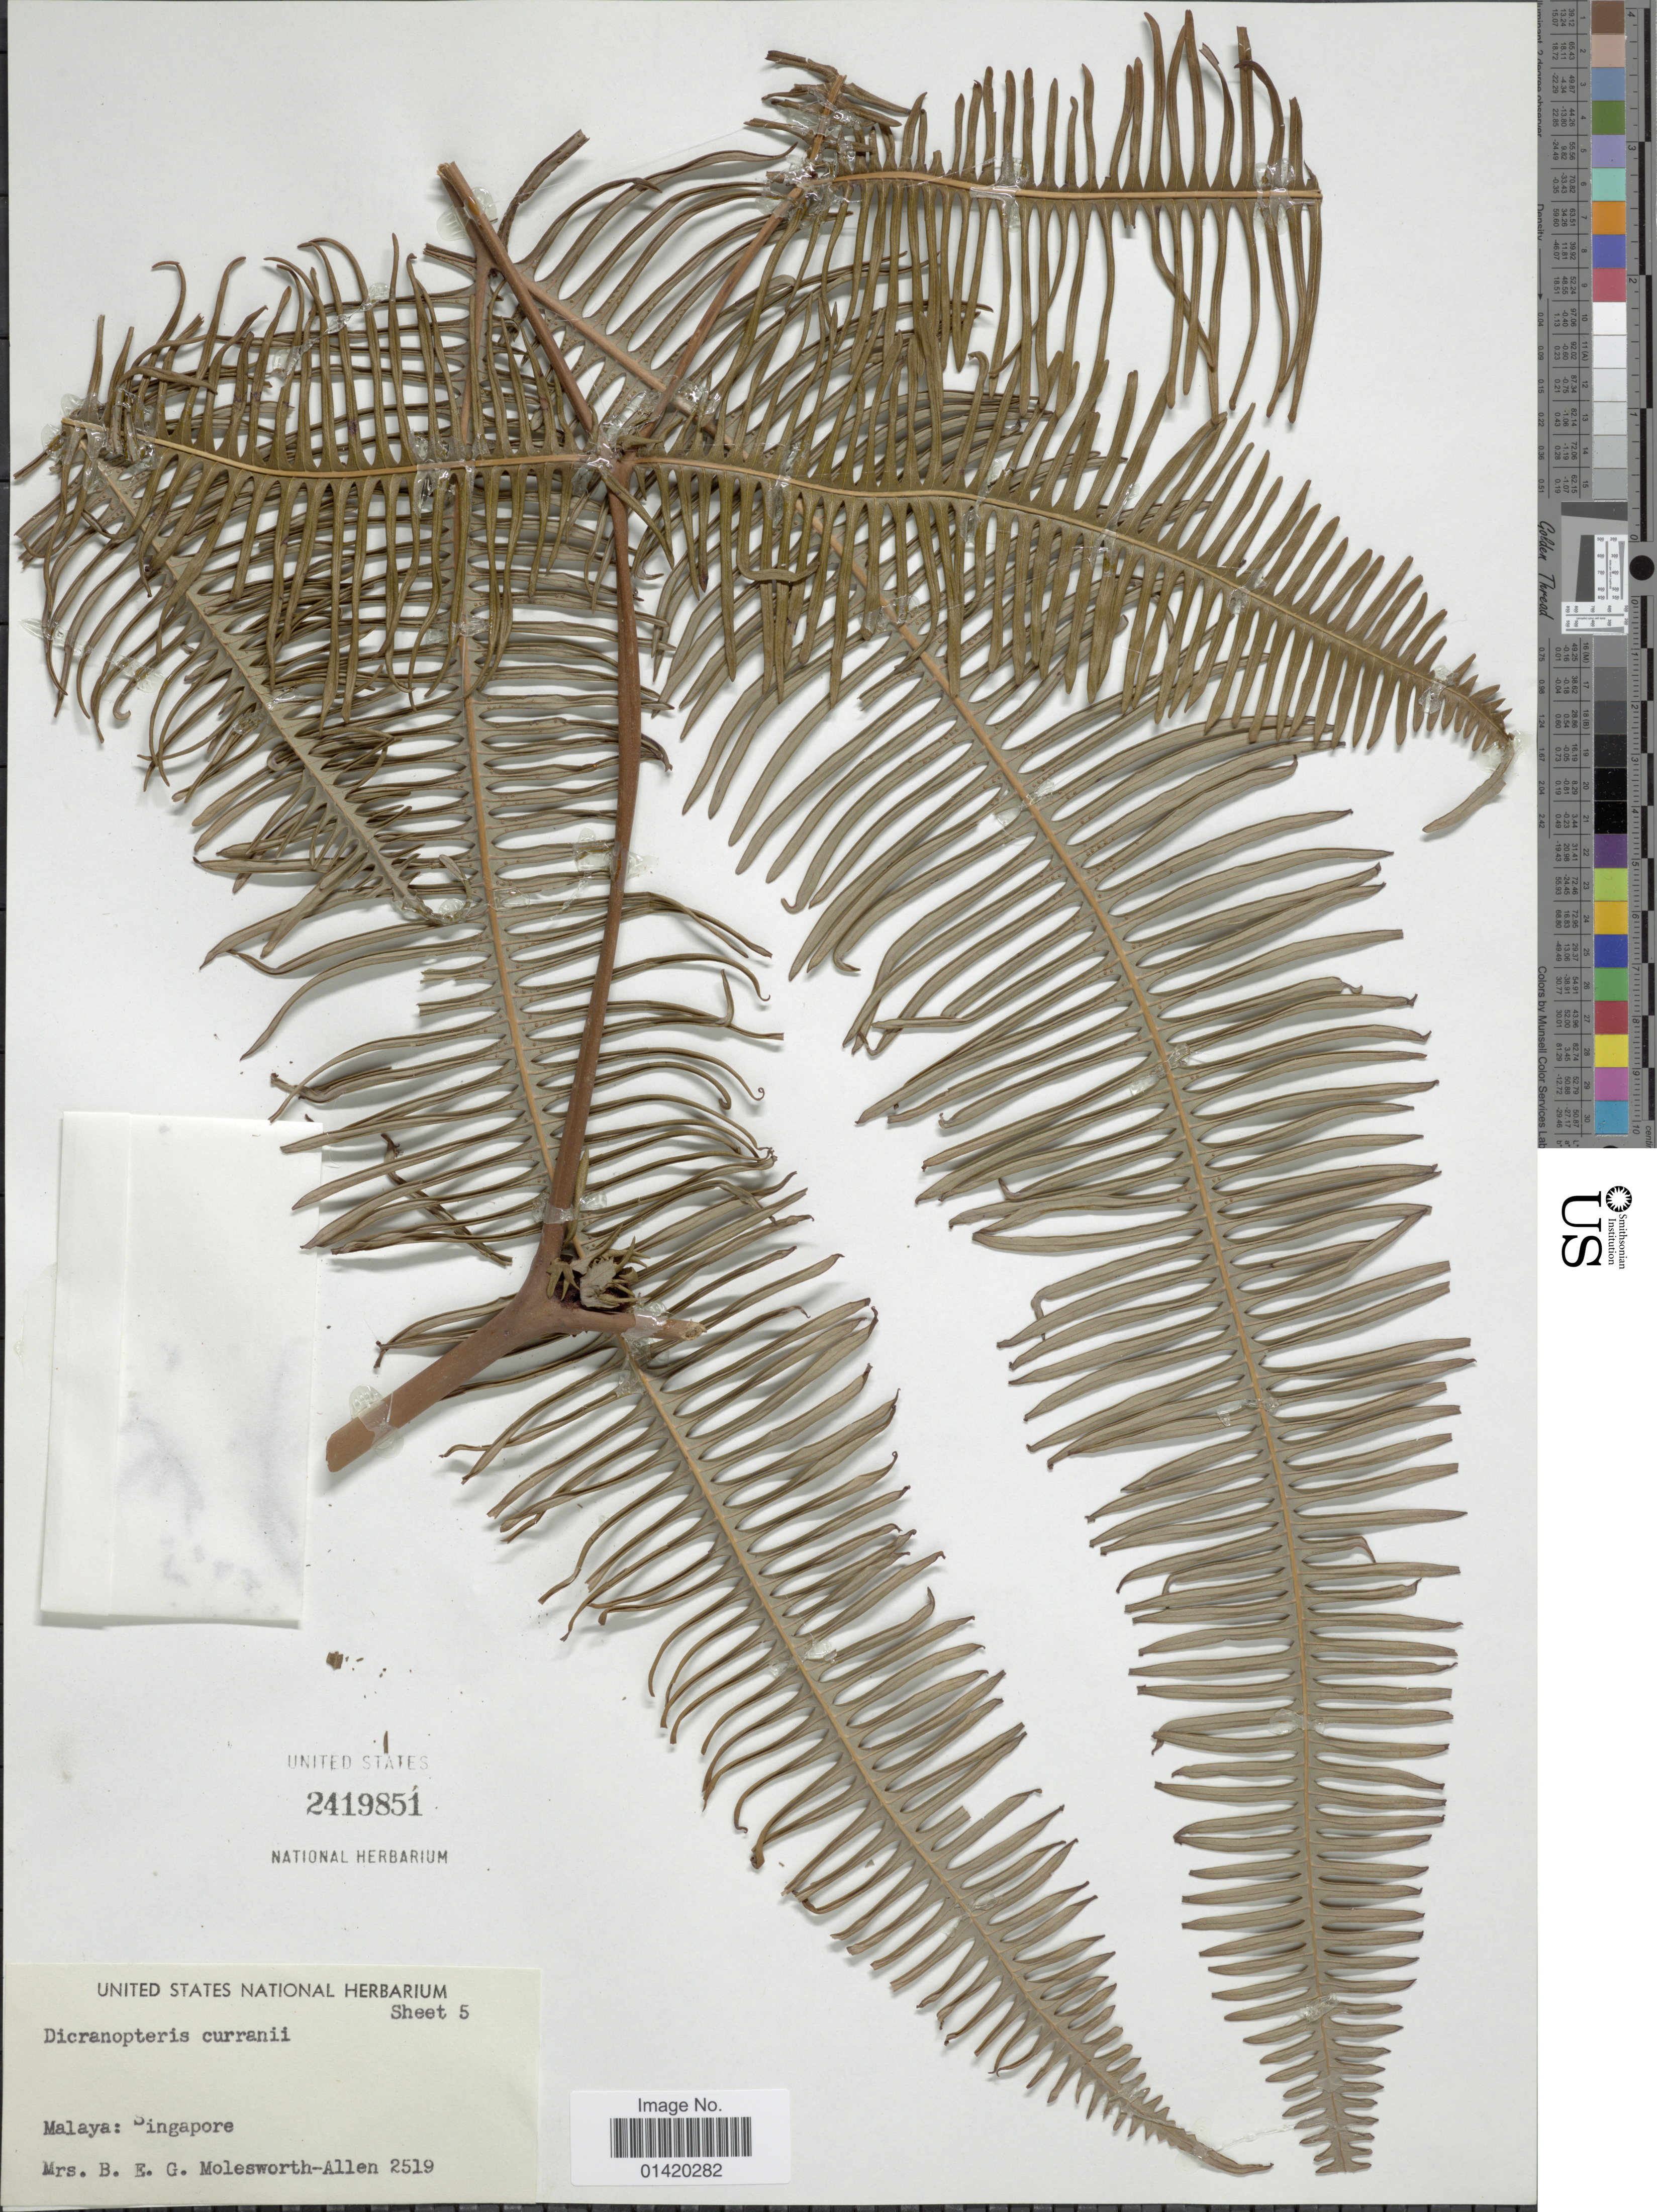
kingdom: Plantae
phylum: Tracheophyta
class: Polypodiopsida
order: Gleicheniales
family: Gleicheniaceae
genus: Dicranopteris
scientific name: Dicranopteris curranii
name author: Copel.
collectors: Mrs. B. E. G. Molesworth-Allen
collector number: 2519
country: Singapore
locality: Malaya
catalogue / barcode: US 2419850